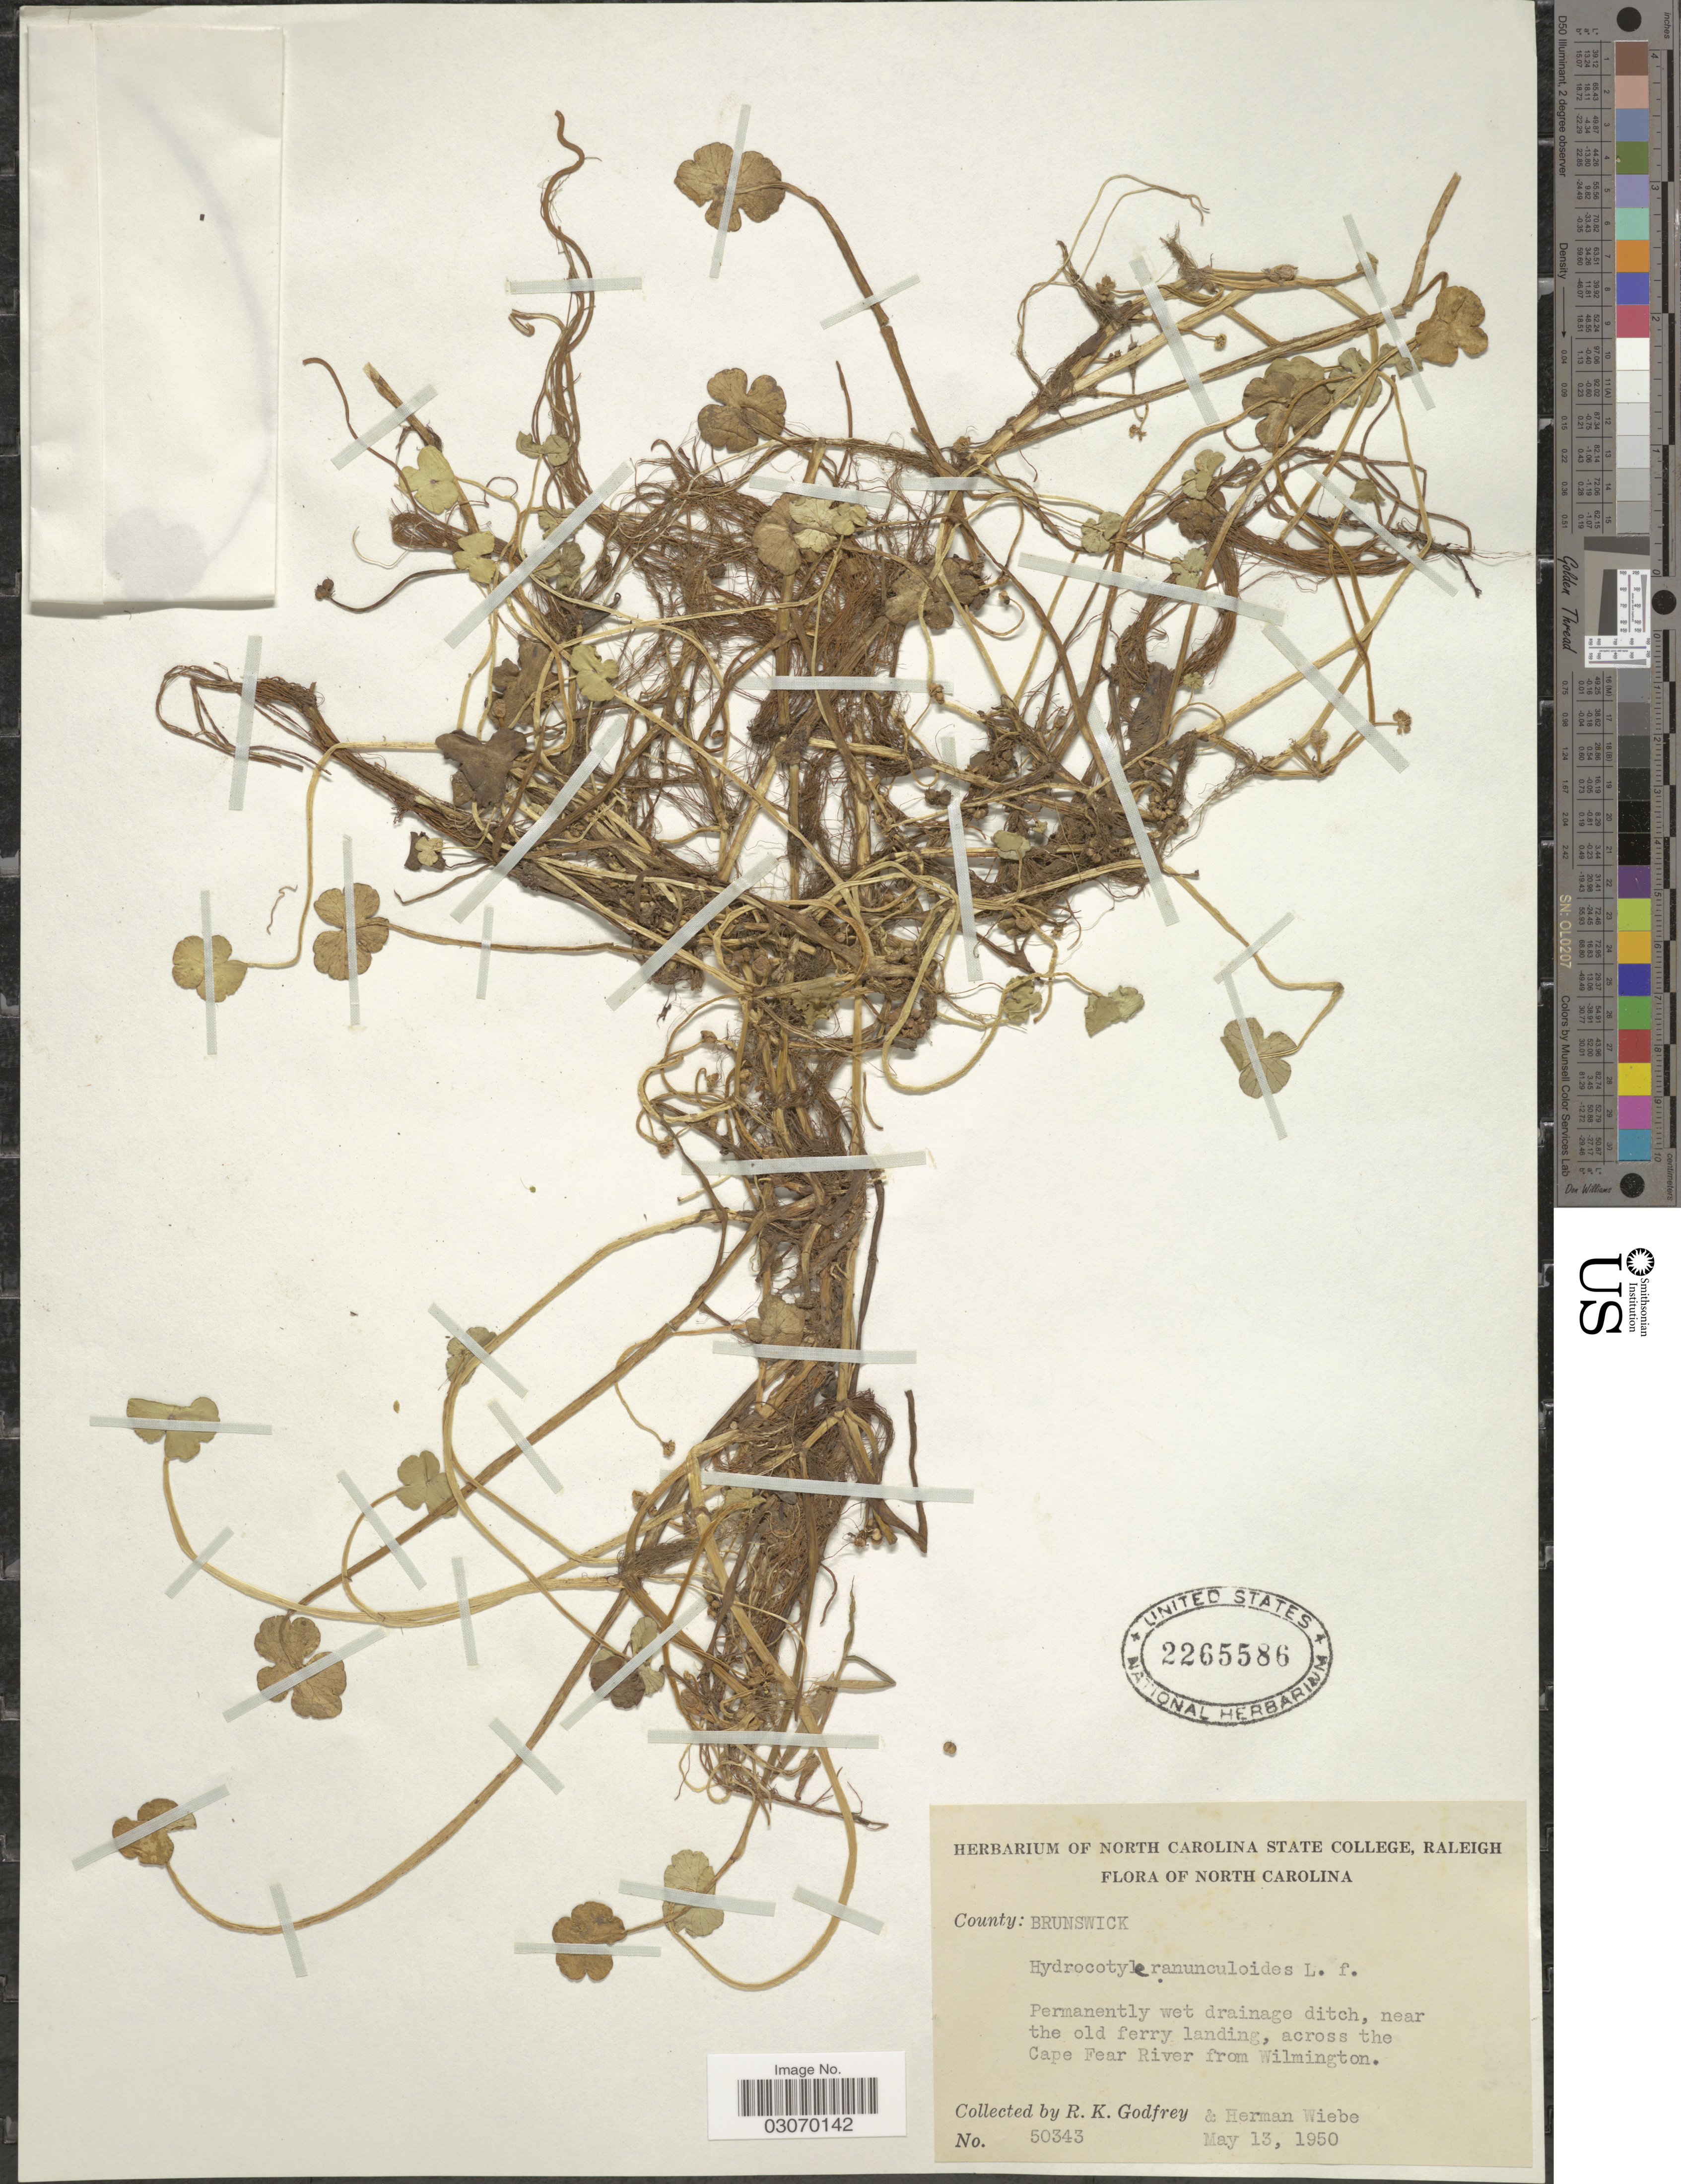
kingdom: Plantae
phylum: Tracheophyta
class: Magnoliopsida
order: Apiales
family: Araliaceae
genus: Hydrocotyle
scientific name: Hydrocotyle ranunculoides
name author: L. f.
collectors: R. K. Godfrey & H. Wiebe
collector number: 50343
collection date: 1950-05-13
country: United States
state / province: North Carolina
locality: County: Brunswick, near the old ferry landing, across the Cape Fear River from Wilmington.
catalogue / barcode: US 2265586